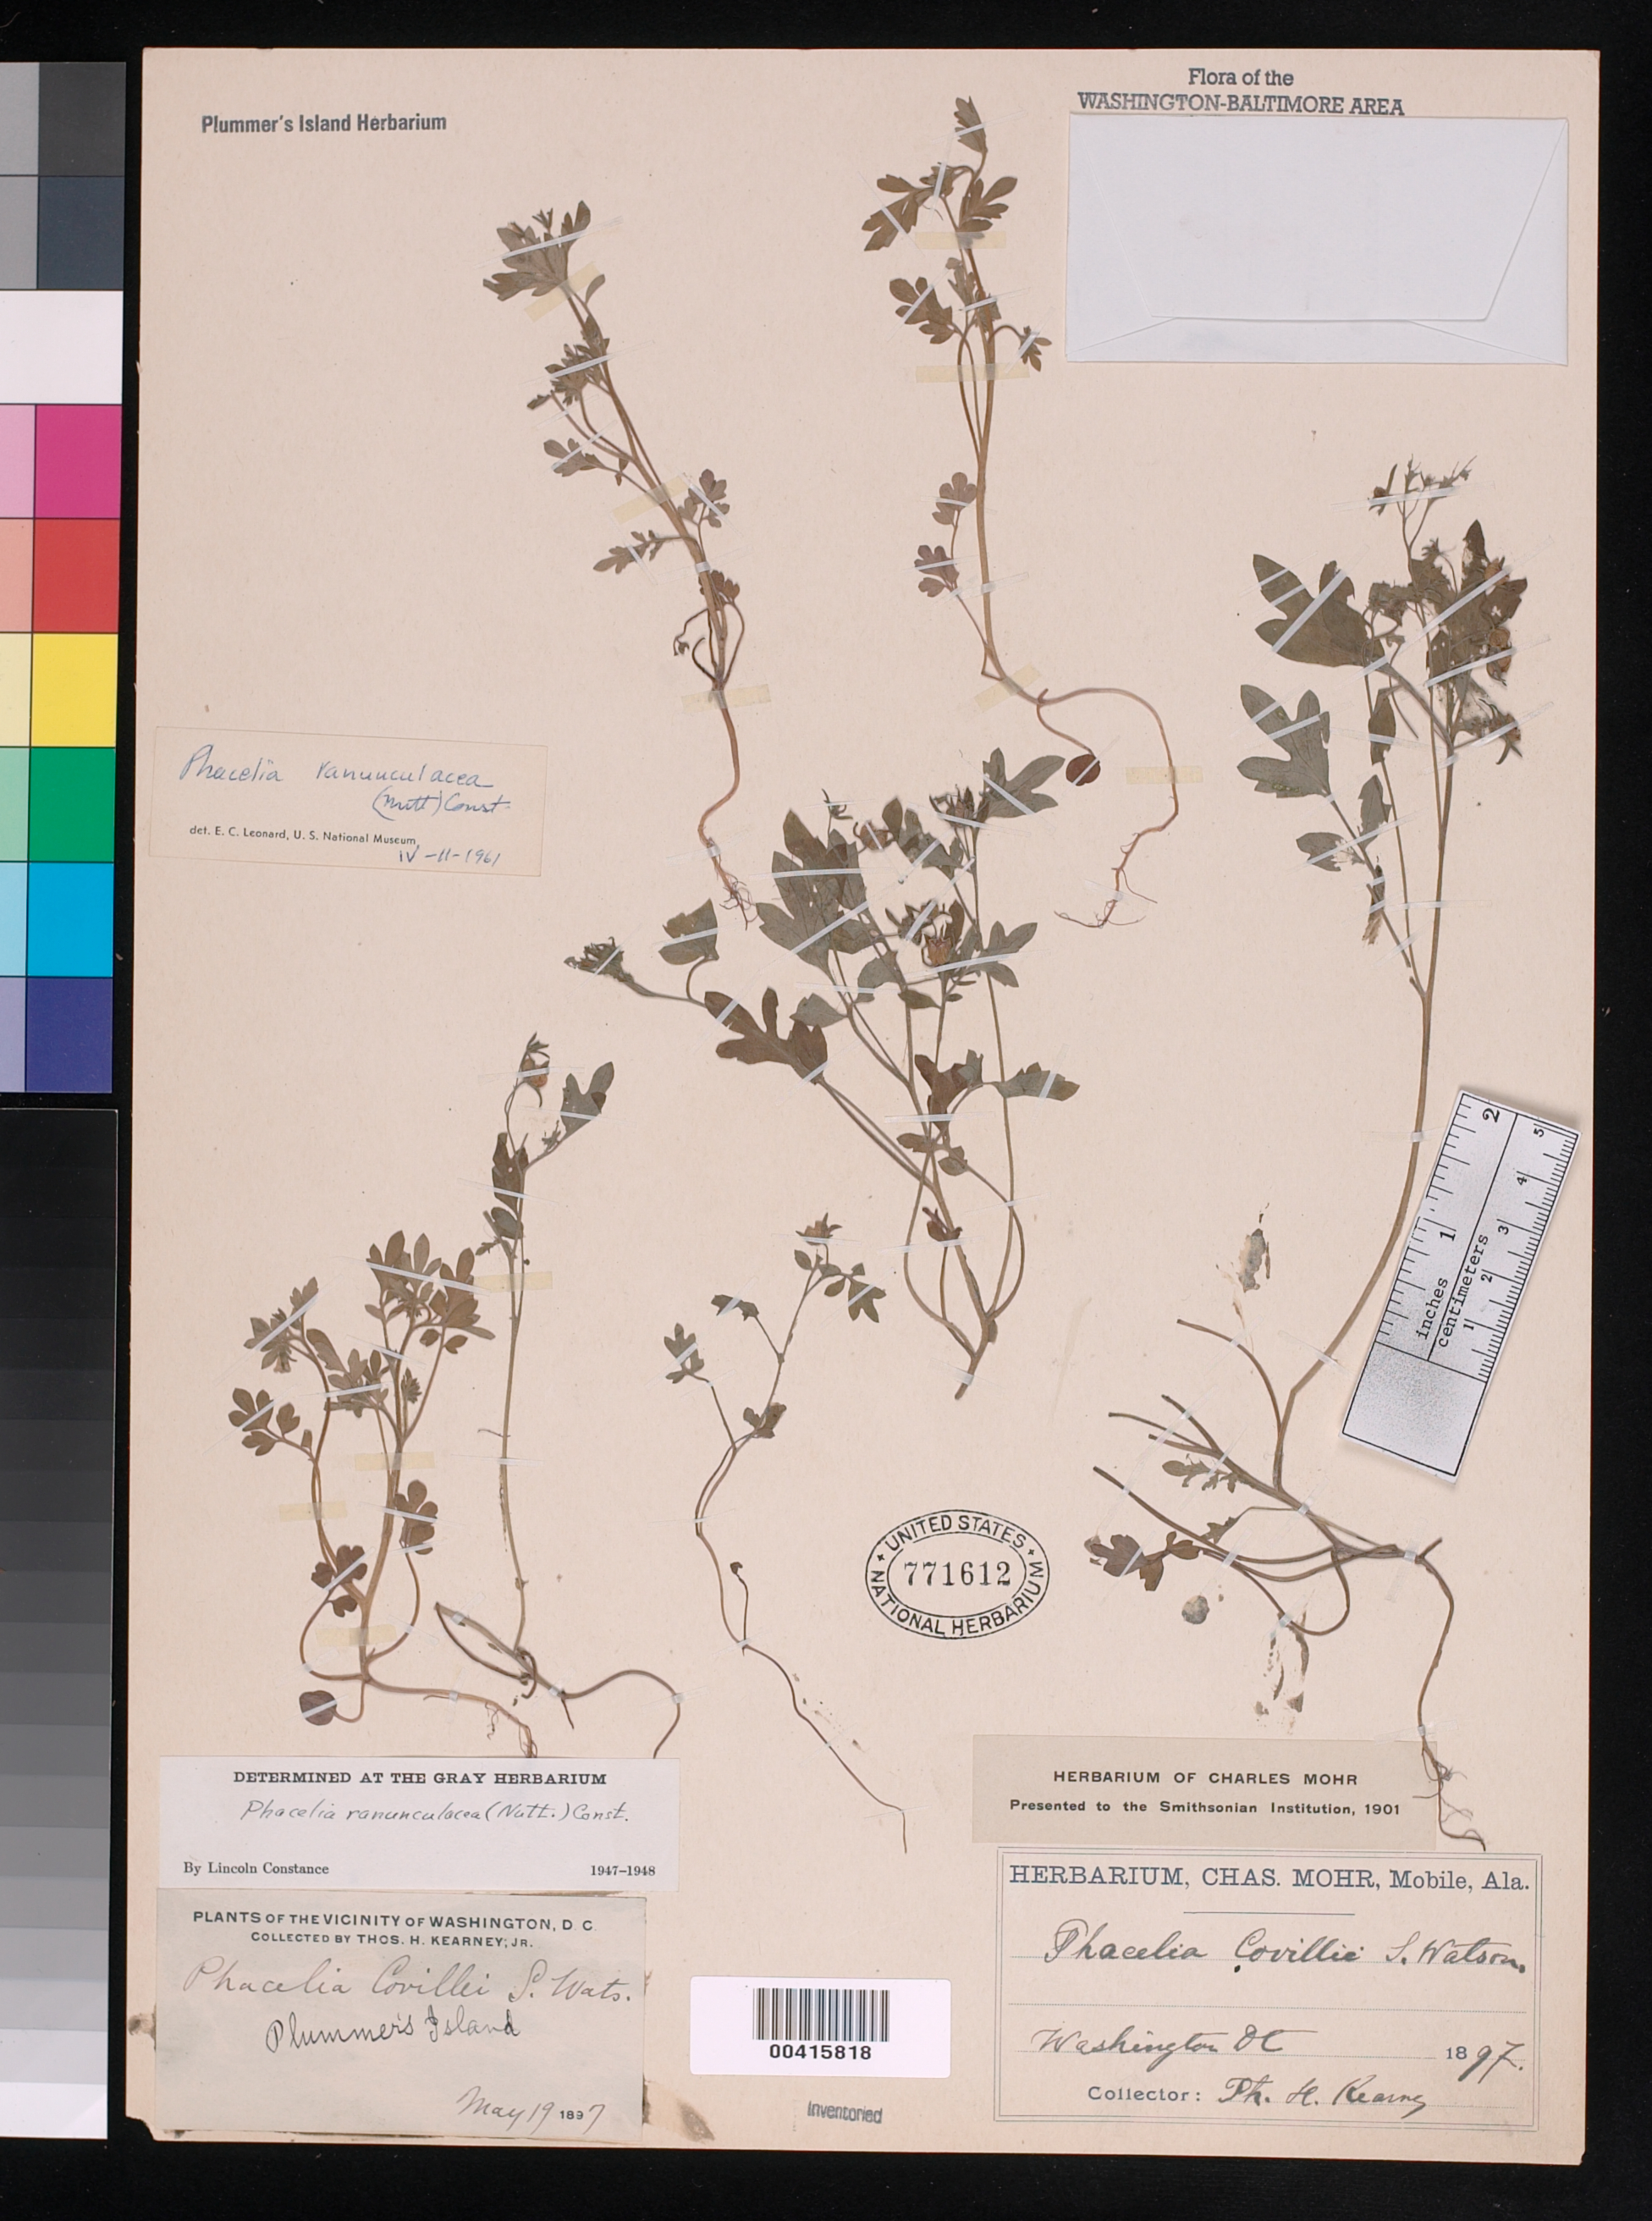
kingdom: Plantae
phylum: Tracheophyta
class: Magnoliopsida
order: Boraginales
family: Hydrophyllaceae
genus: Phacelia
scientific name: Phacelia ranunculacea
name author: (Nutt.) Constance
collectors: T. H. Kearney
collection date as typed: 19 May 1897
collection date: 1897-05-19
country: United States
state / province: Maryland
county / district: Montgomery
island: Plummers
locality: Plummer's Island C. & O. Canal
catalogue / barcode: US 77162